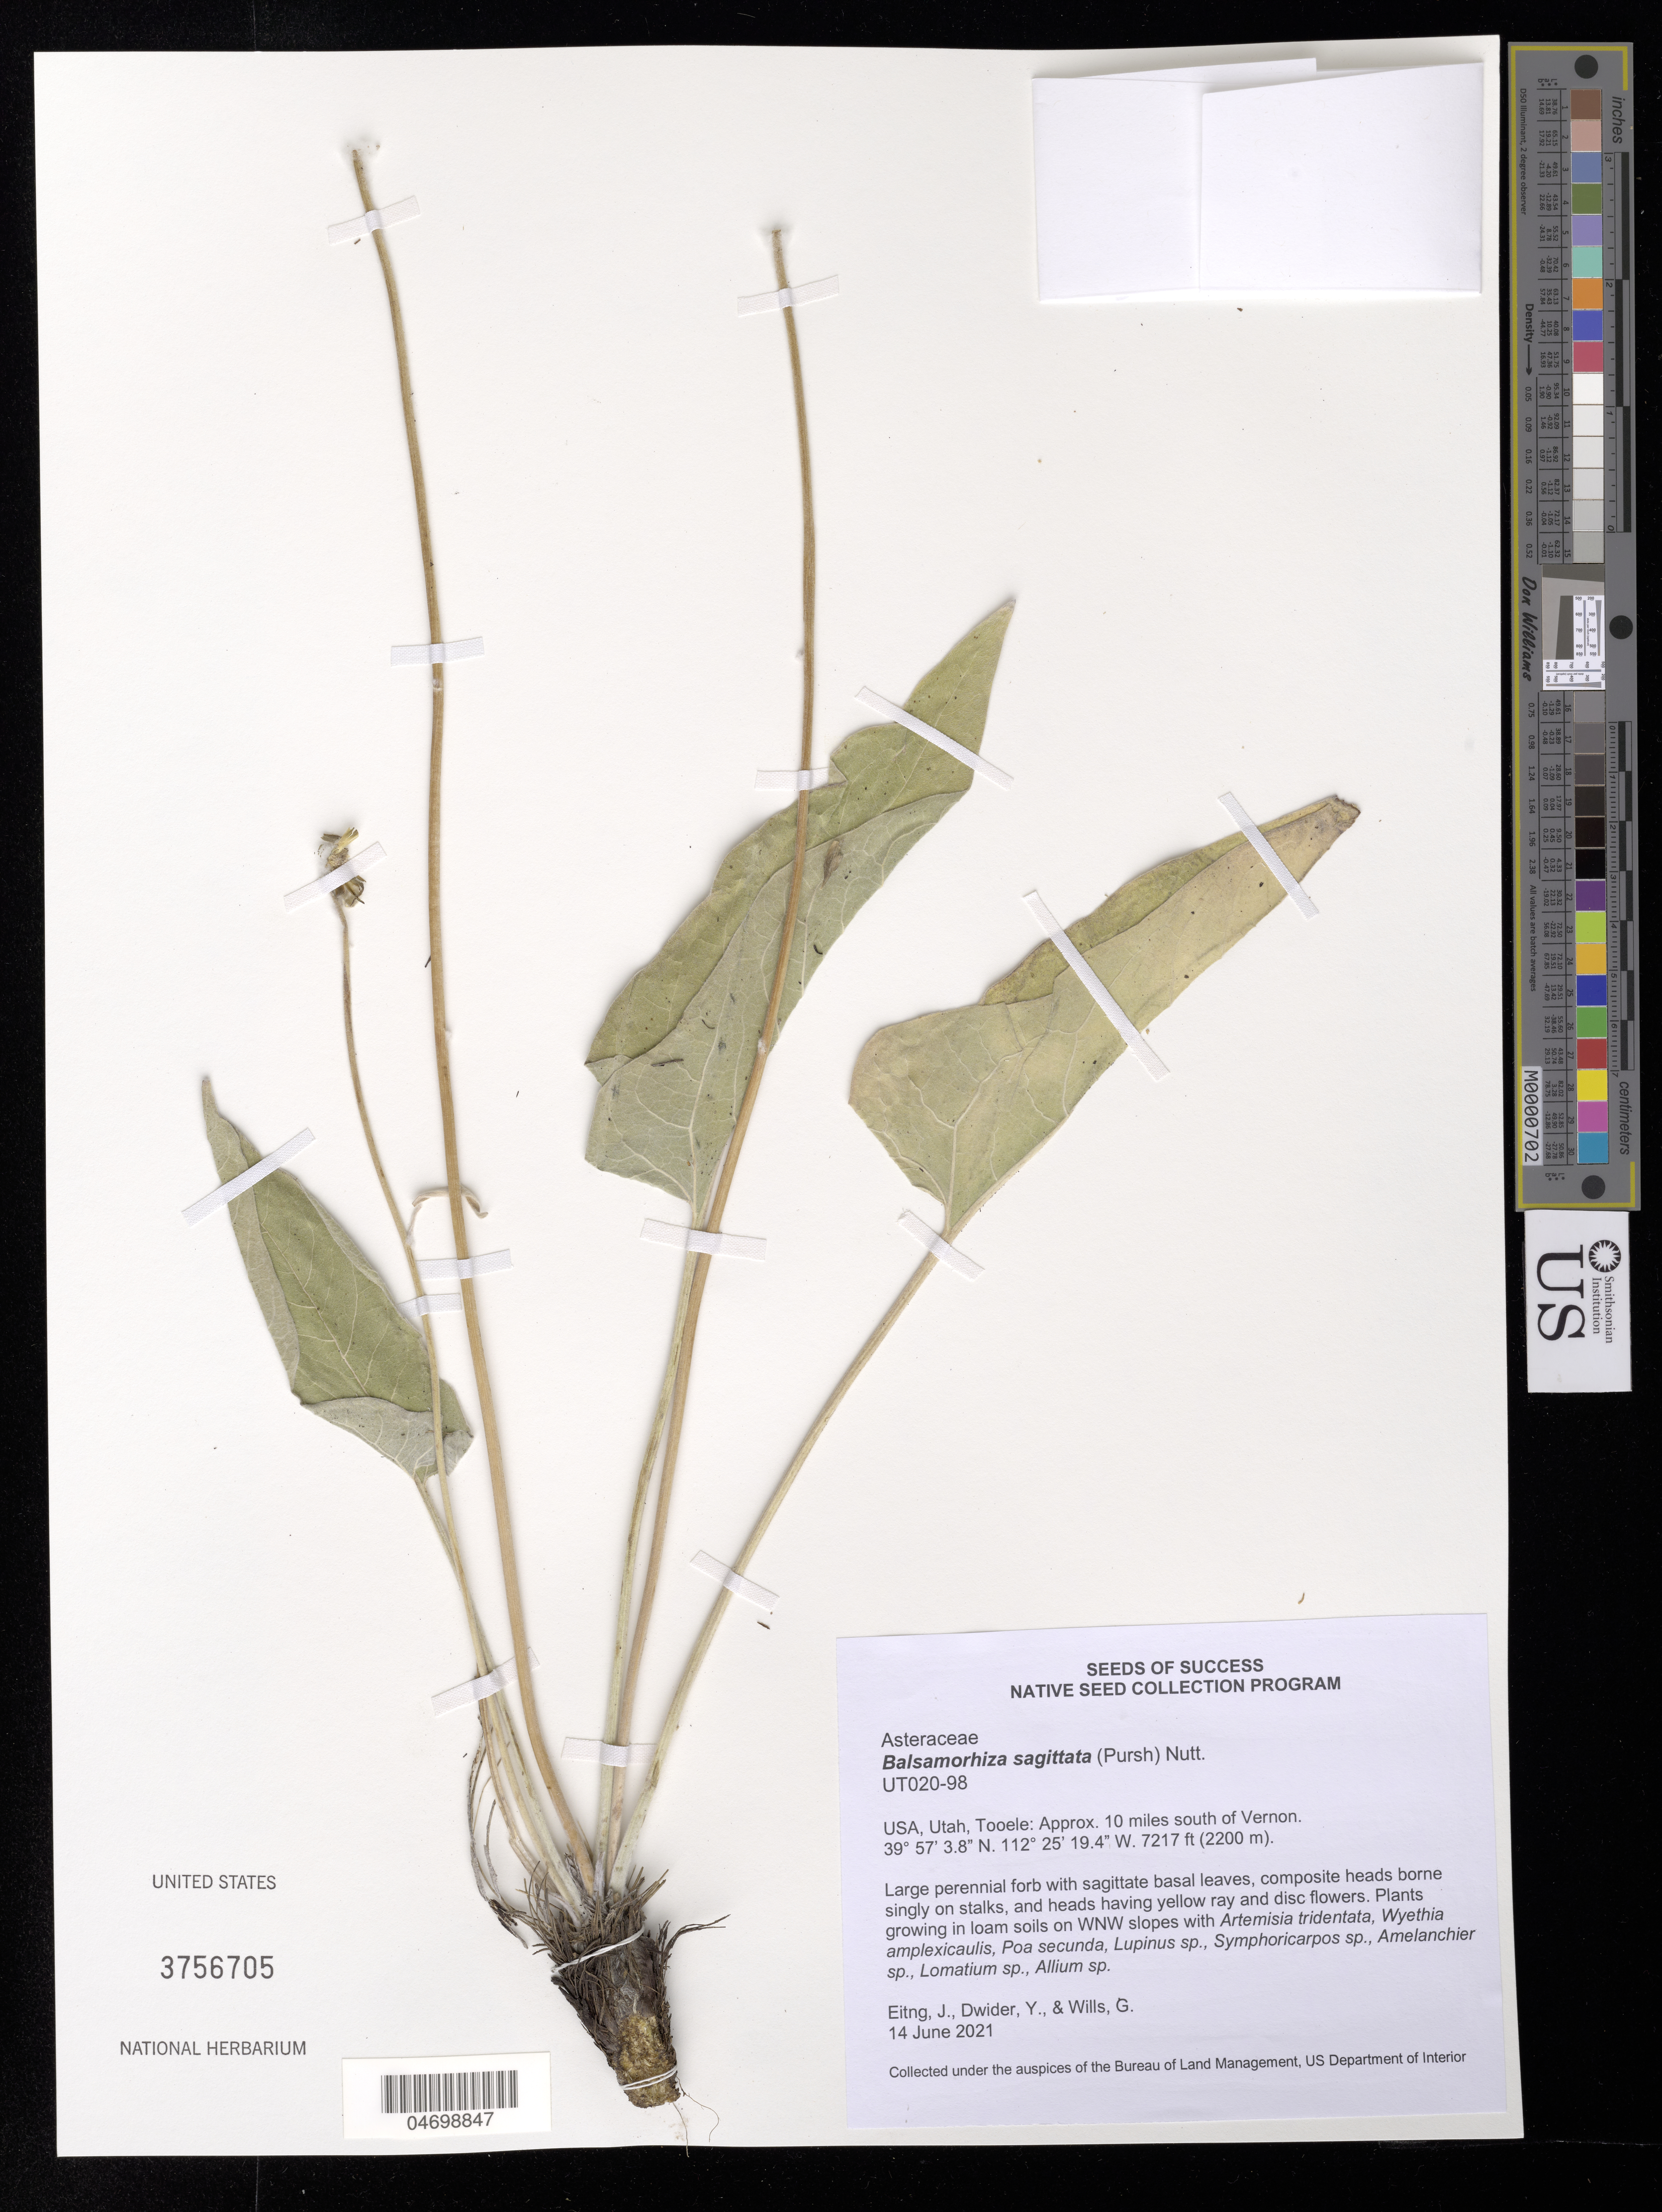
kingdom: Plantae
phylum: Tracheophyta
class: Magnoliopsida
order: Asterales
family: Asteraceae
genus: Balsamorhiza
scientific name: Balsamorhiza sagittata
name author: (Pursh) Nutt.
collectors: J. Eiting, Y. Dwider & G. Wills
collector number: UT020-98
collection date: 2021-06-14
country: United States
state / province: Utah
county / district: Tooele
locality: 10 mi. S of Vernon.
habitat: Loam soils. With Artemisia tridentata, Poa secunda, Lupinus sp., etc.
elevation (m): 2200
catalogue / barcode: US 3756705